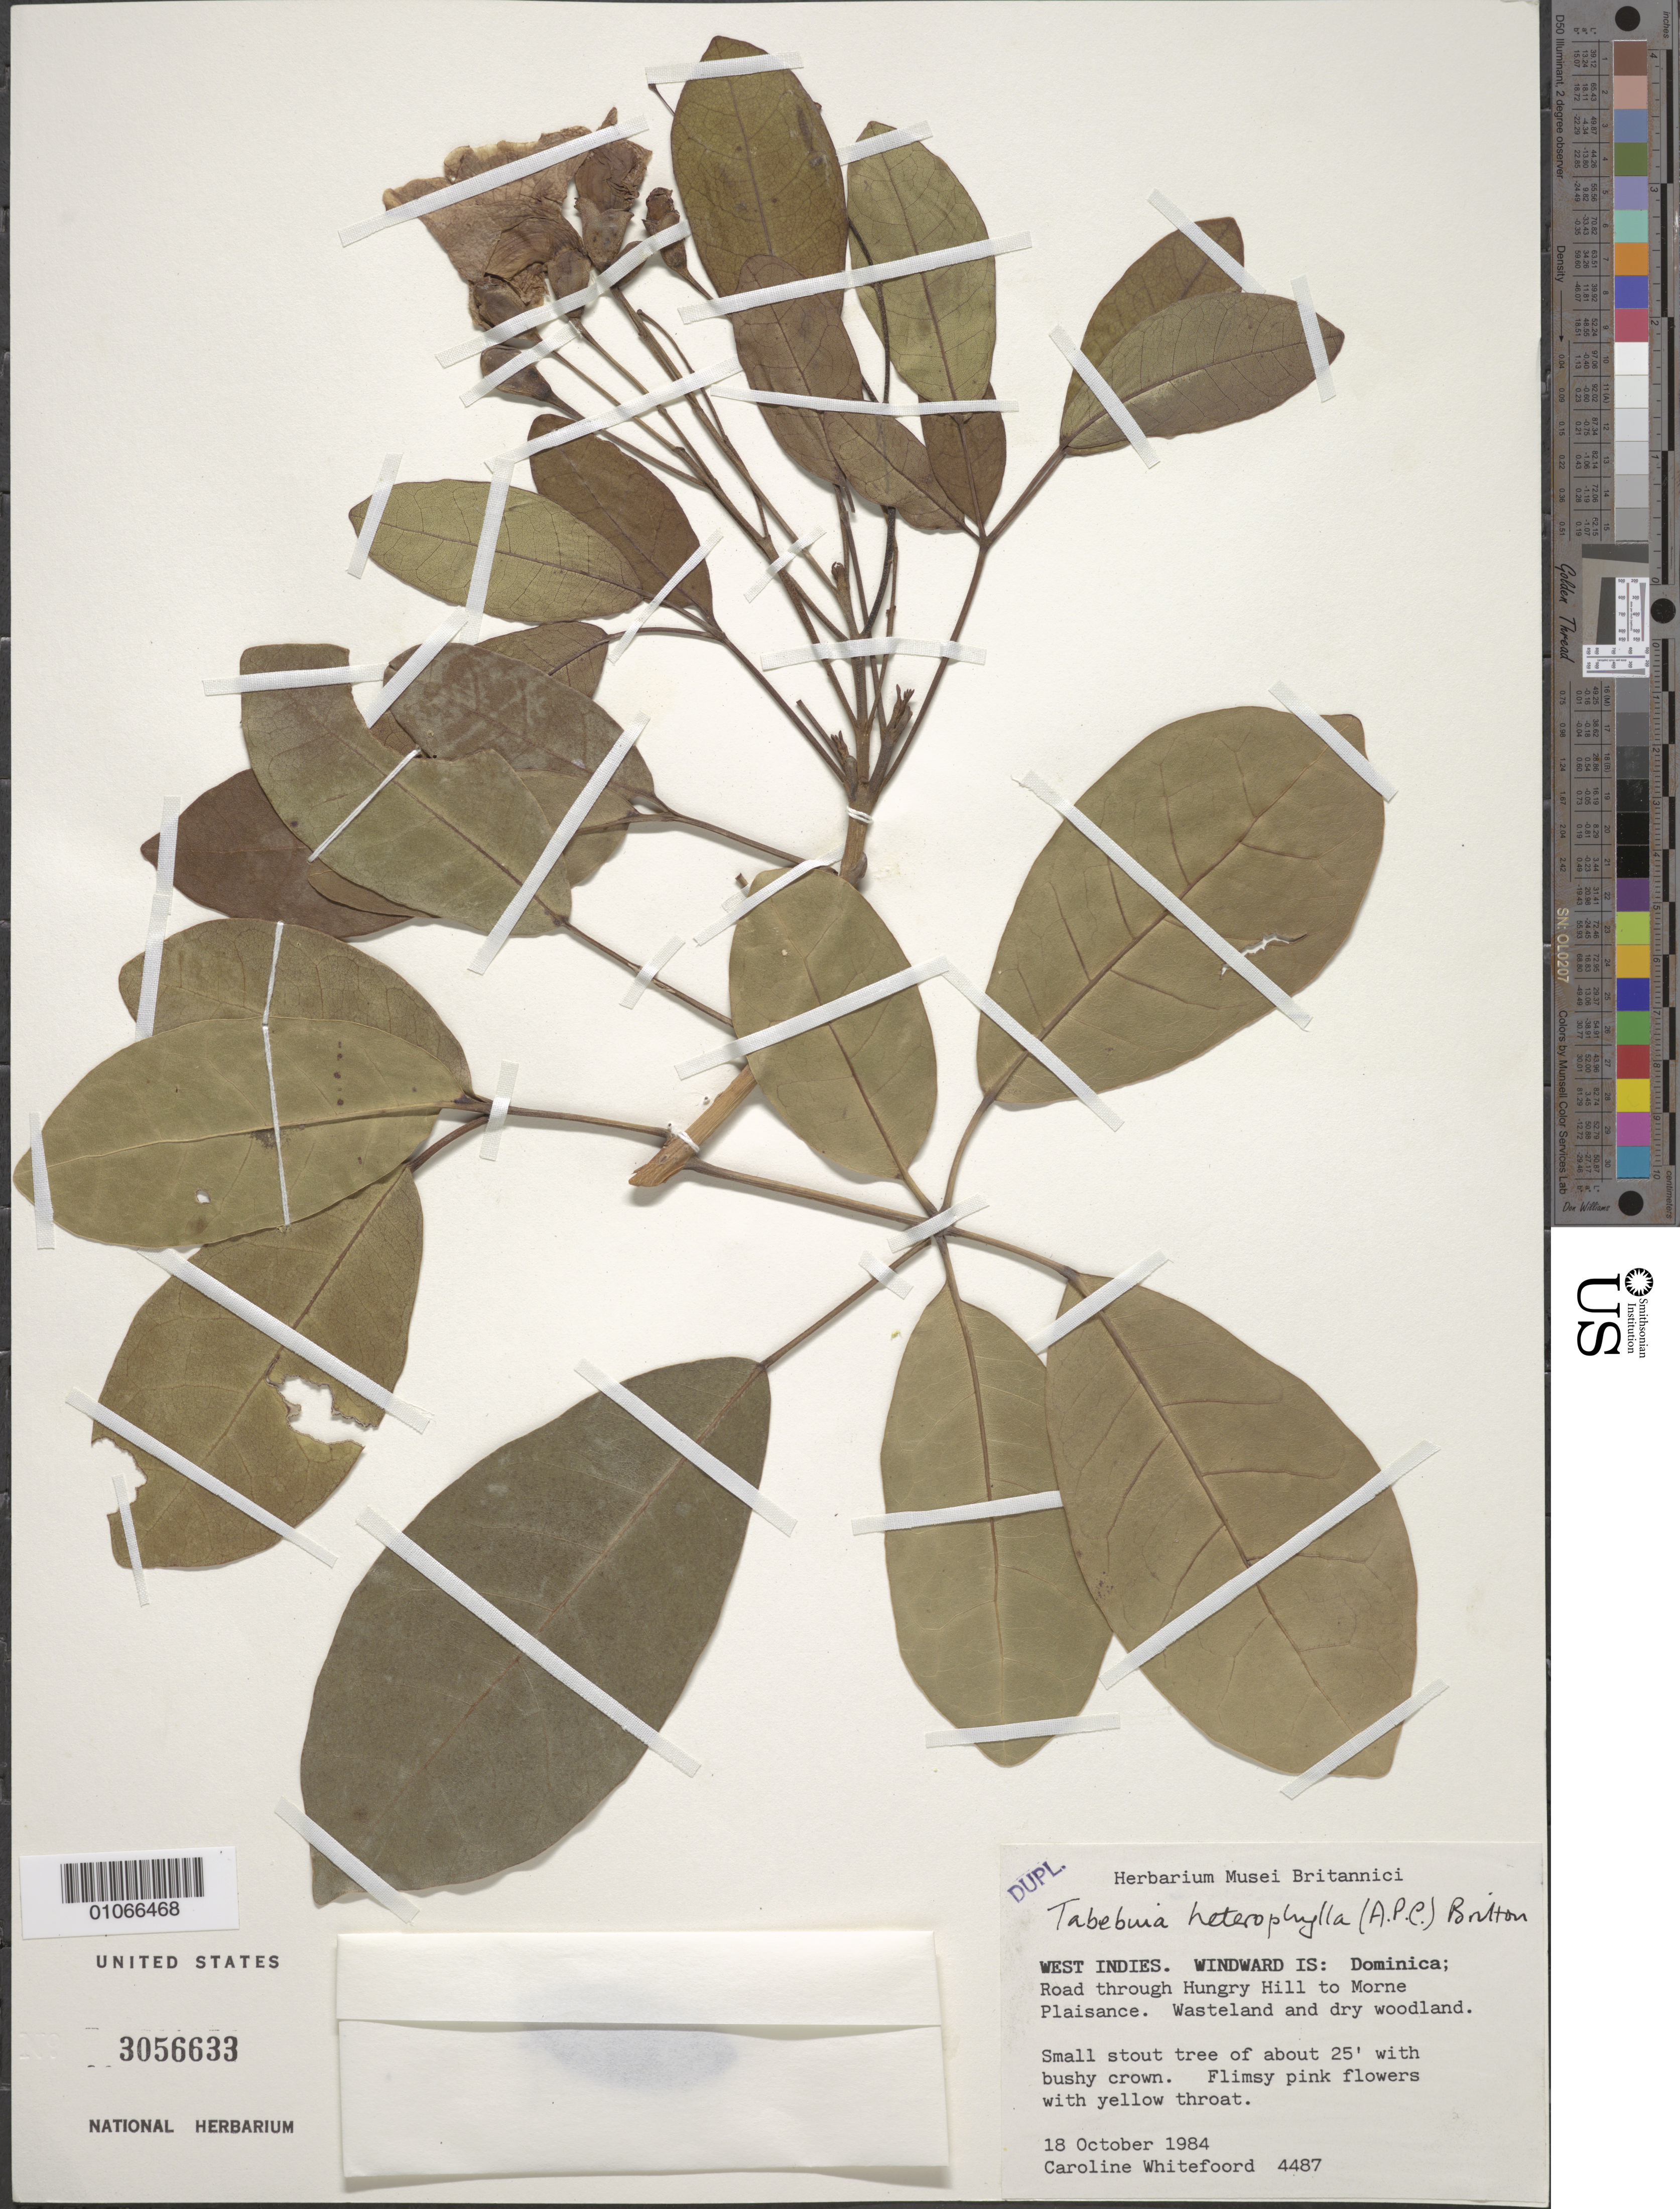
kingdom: Plantae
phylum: Tracheophyta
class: Magnoliopsida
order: Lamiales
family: Bignoniaceae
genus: Tabebuia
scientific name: Tabebuia heterophylla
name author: (DC.) Britton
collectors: C. Whitefoord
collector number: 4487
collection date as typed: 18 Oct 1984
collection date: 1984-10-18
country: Dominica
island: Dominica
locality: Road through Hungry Hill to Morne Plaisance. Wasteland and dry woodland.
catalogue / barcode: US 3056633